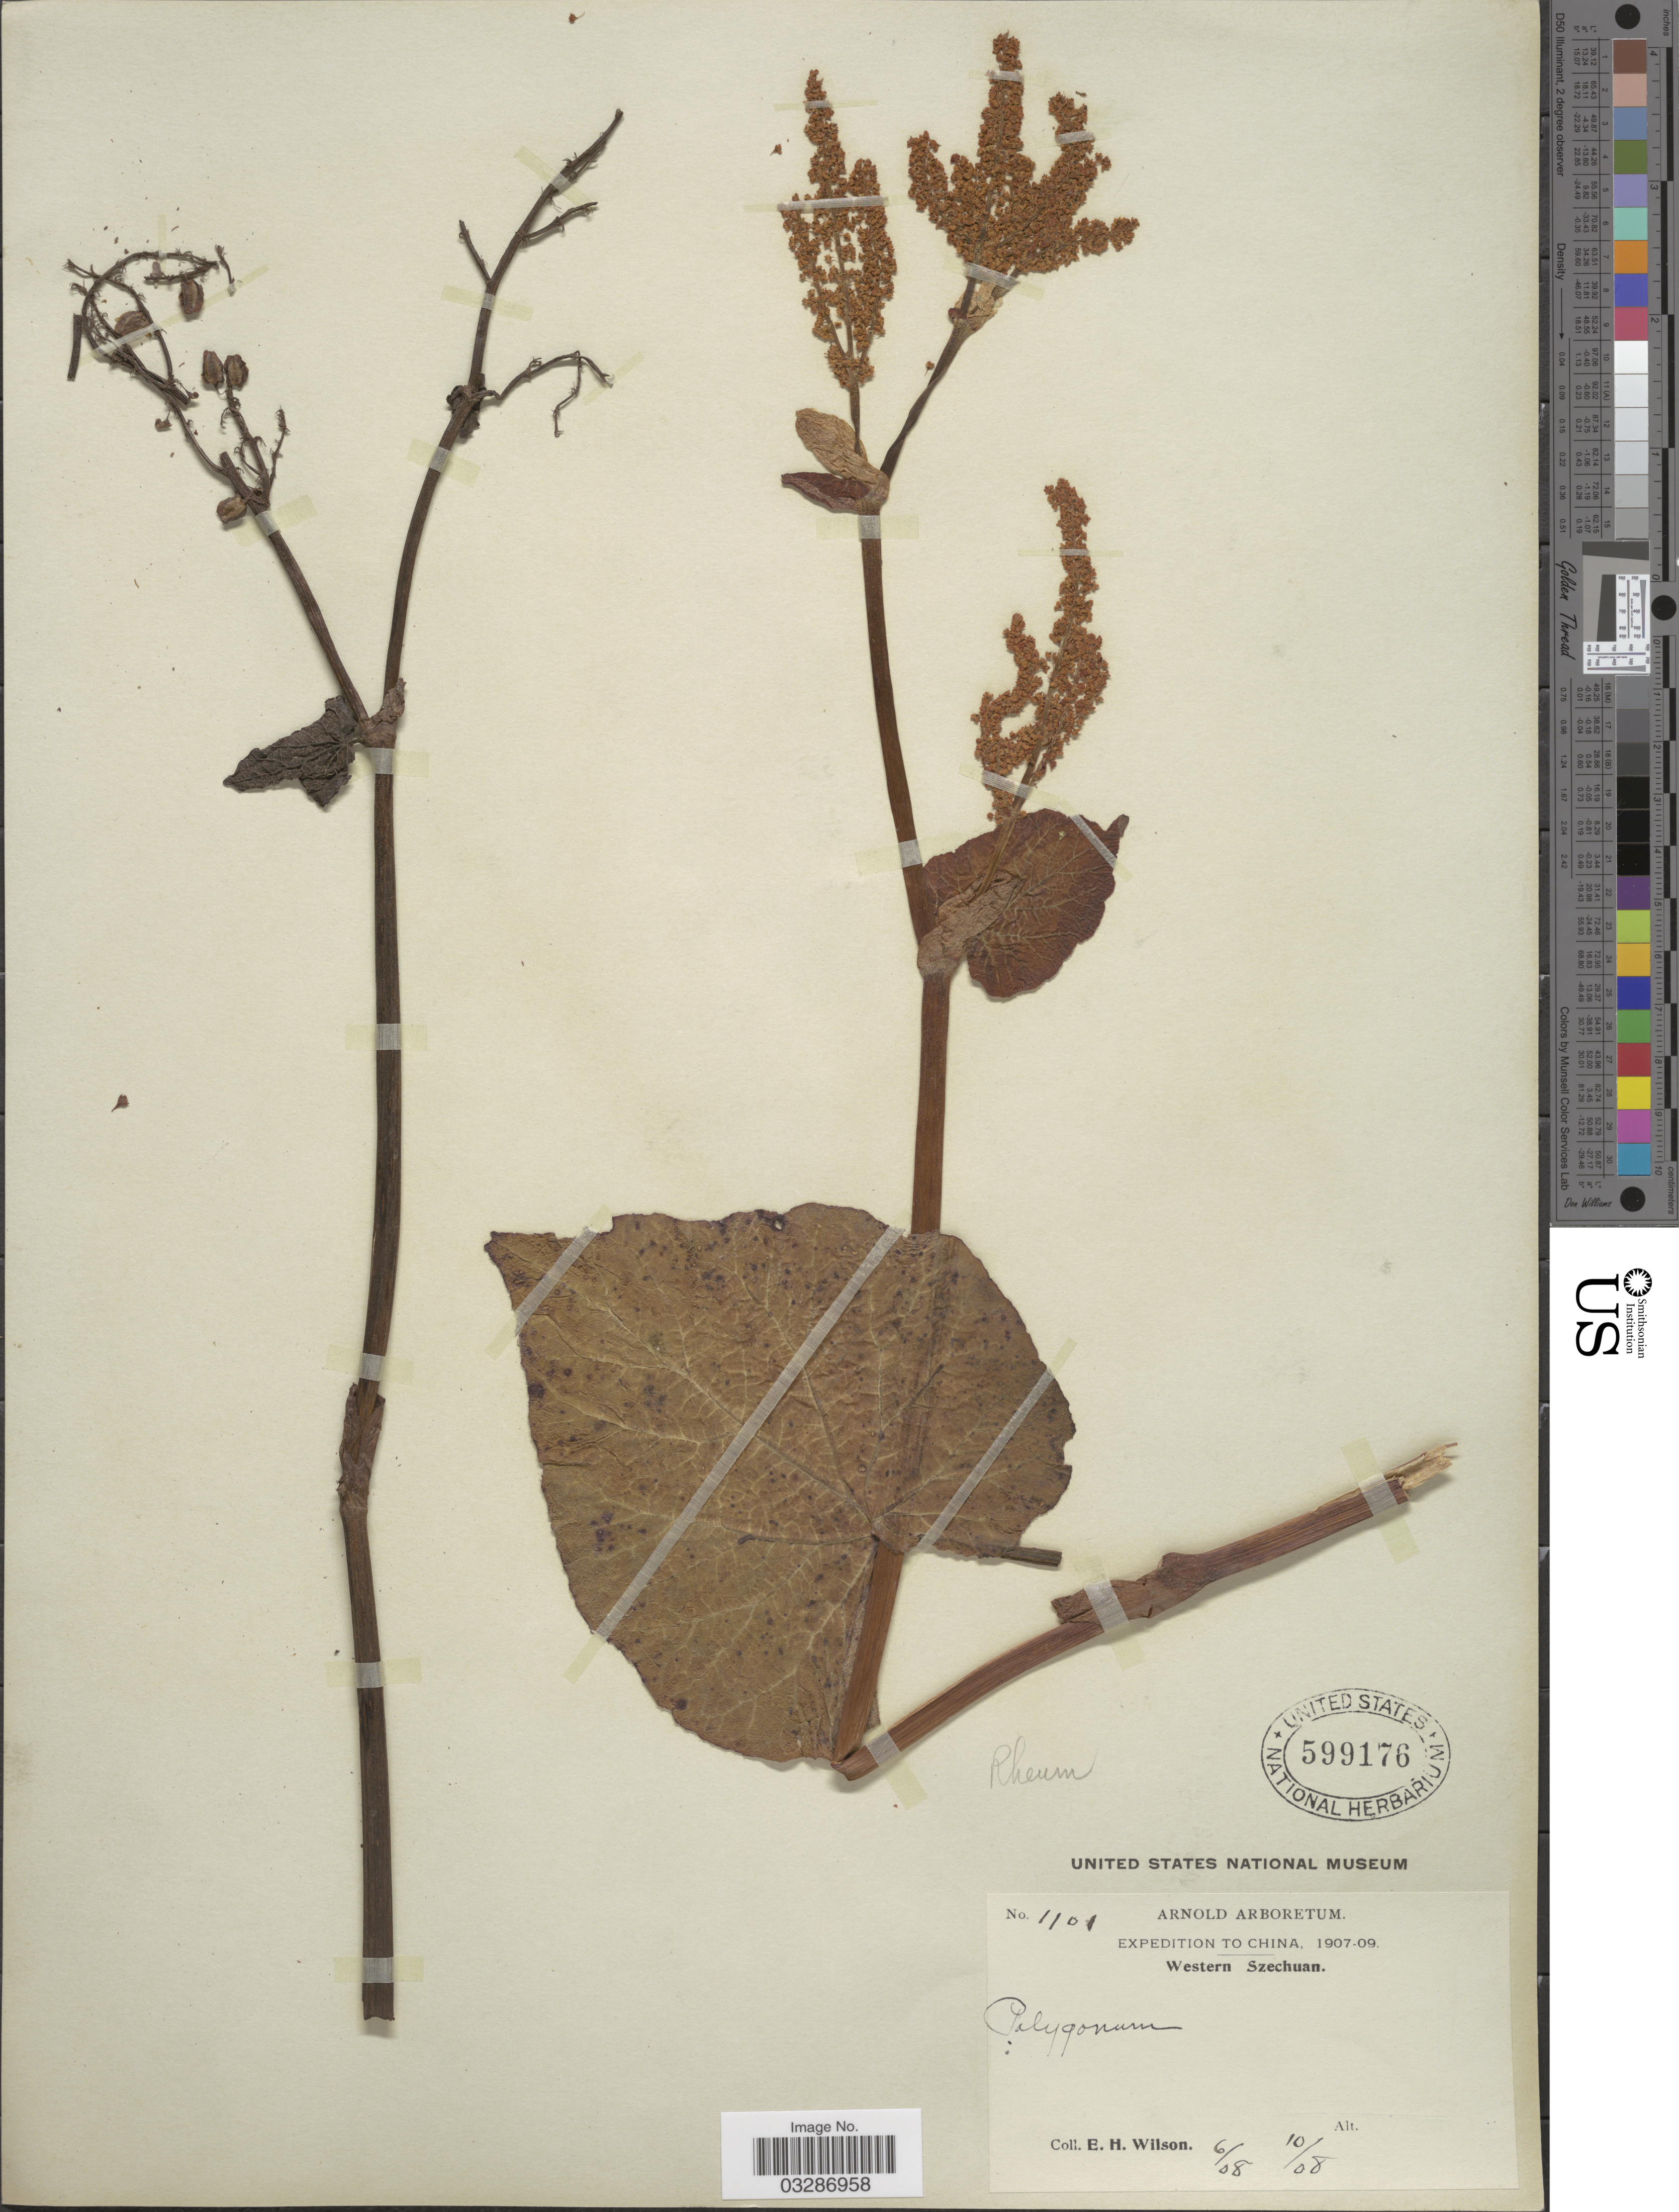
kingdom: Plantae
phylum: Tracheophyta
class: Magnoliopsida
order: Caryophyllales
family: Polygonaceae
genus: Rheum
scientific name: Rheum sp.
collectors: E. Wilson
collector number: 1101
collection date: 1908-06/1908-10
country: China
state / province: Sichuan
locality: Western Szechuan.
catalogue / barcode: US 599176